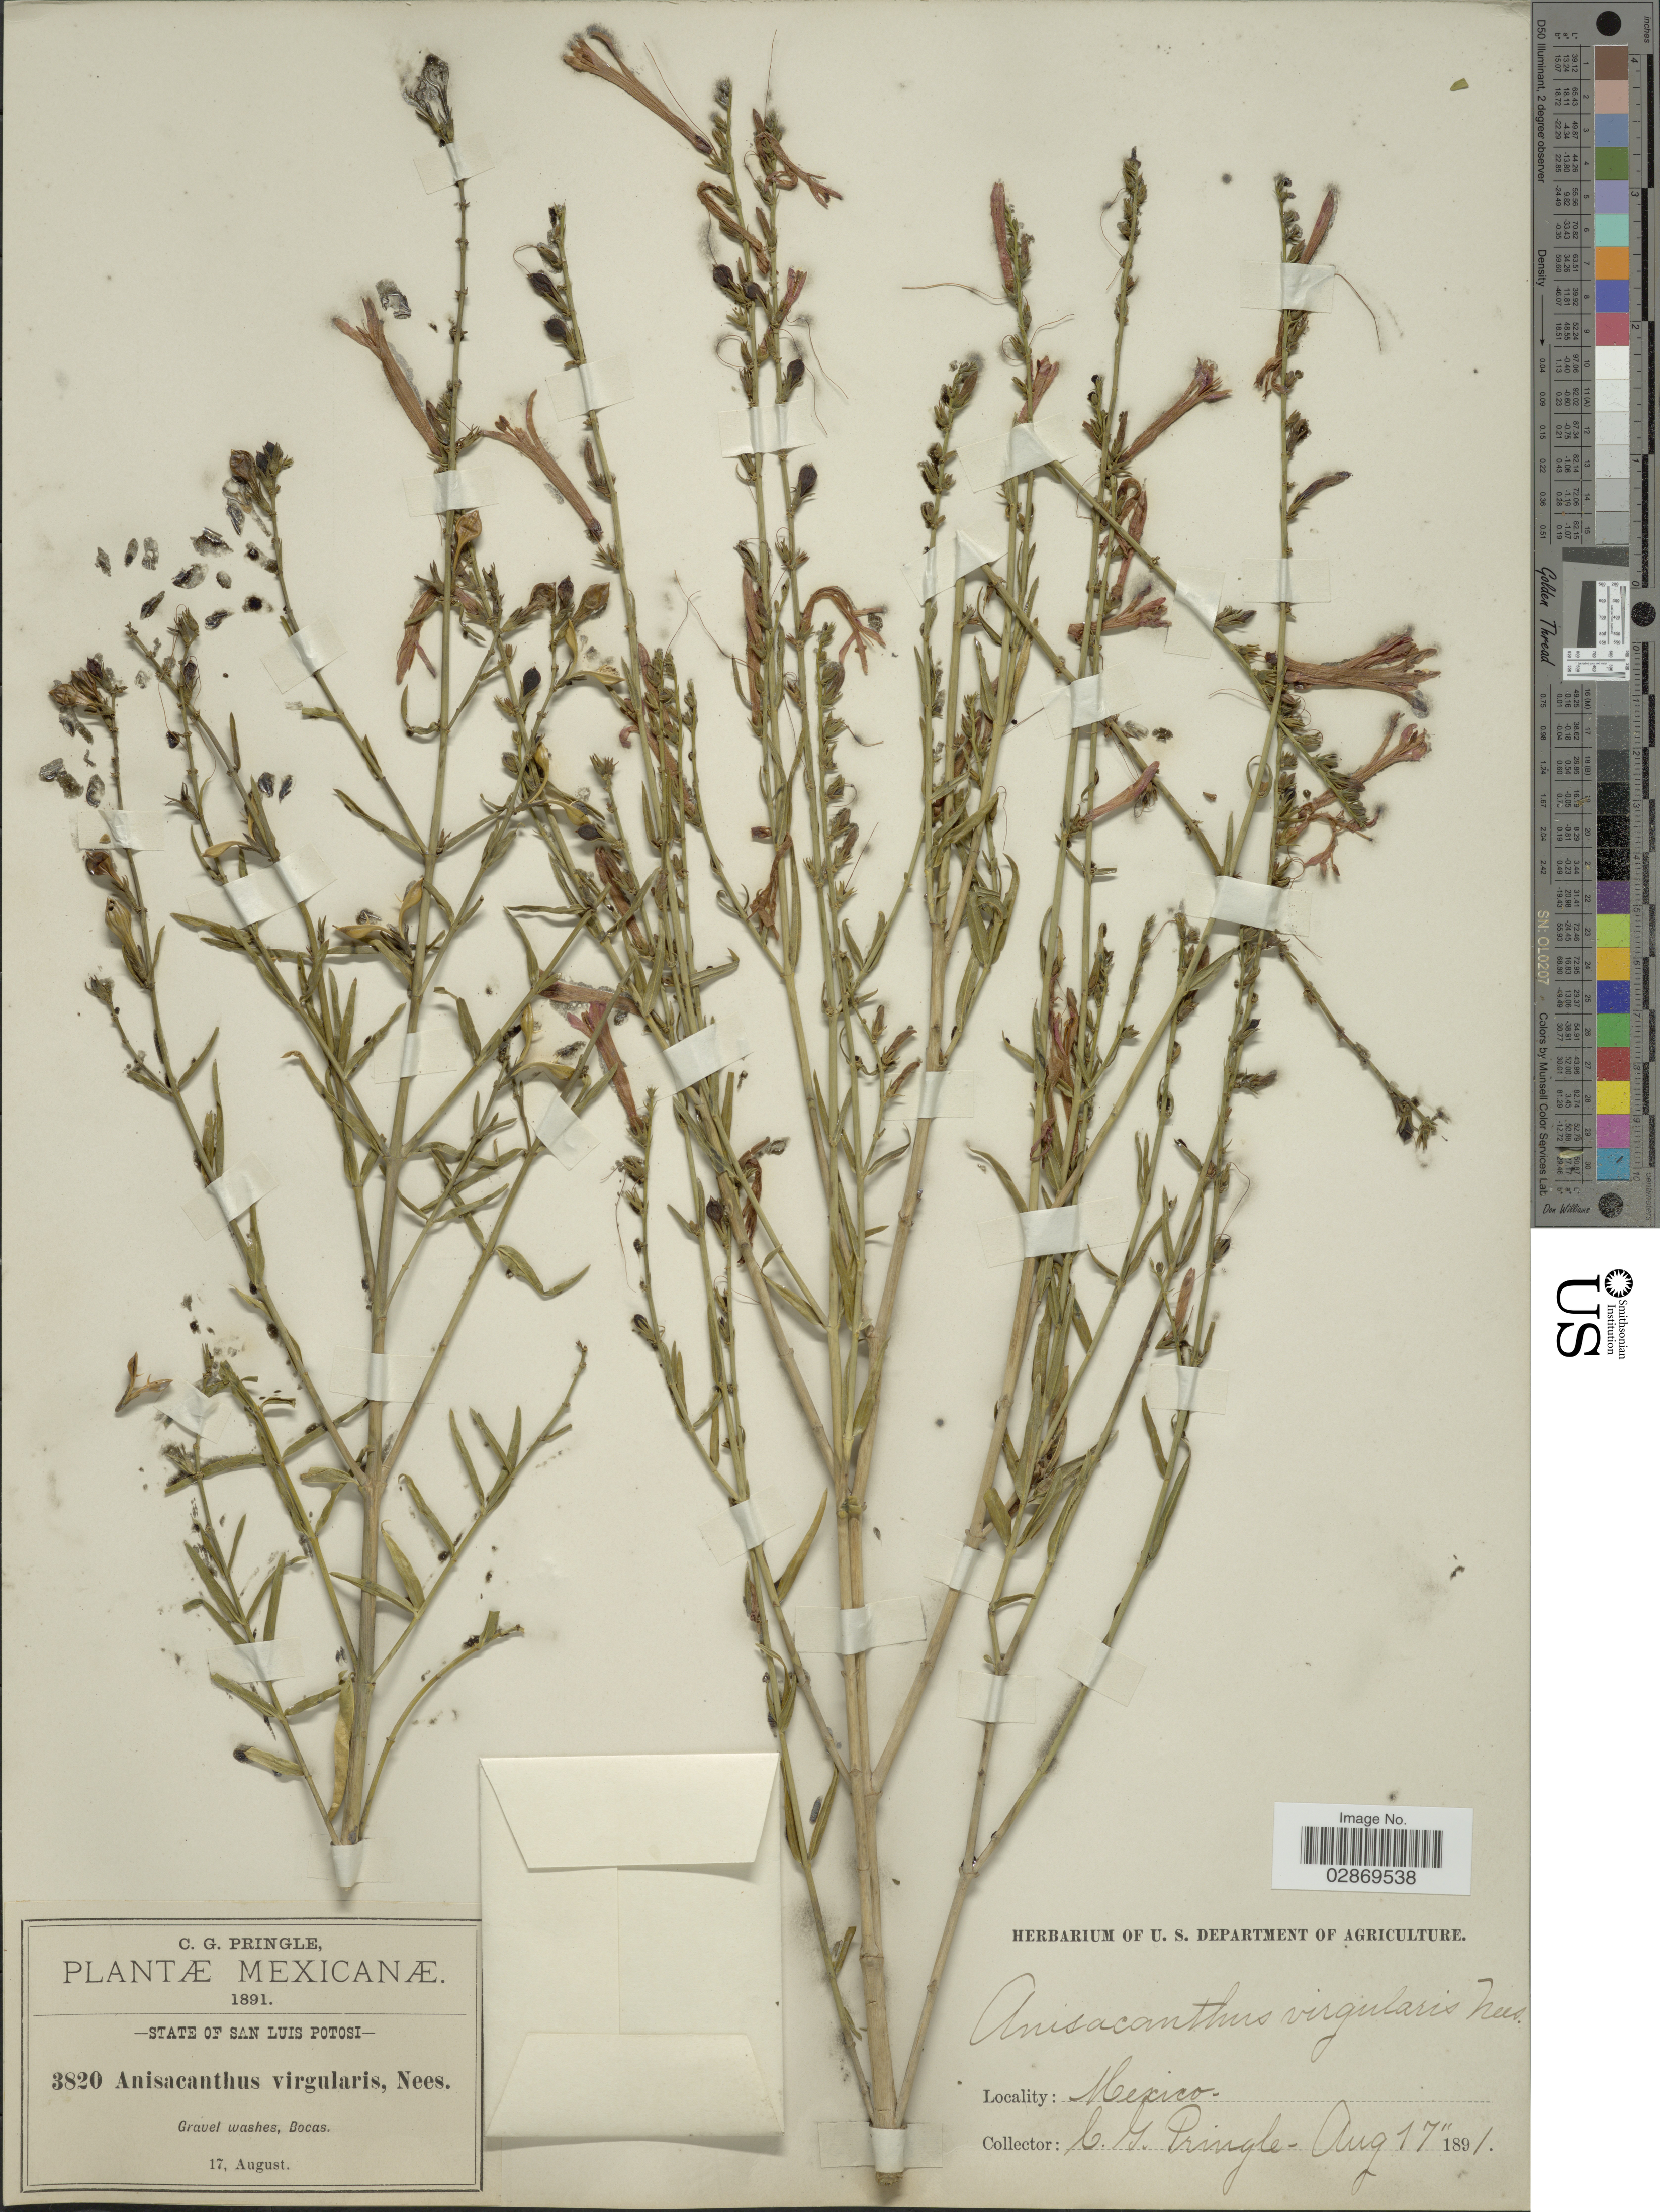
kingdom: Plantae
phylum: Tracheophyta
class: Magnoliopsida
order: Lamiales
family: Acanthaceae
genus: Anisacanthus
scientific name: Anisacanthus quadrifidus var. potosinus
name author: Henrickson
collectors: C. G. Pringle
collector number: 3820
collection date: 1891-08-17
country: Mexico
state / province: San Luis Potosí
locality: Gravel washes, Bocas.